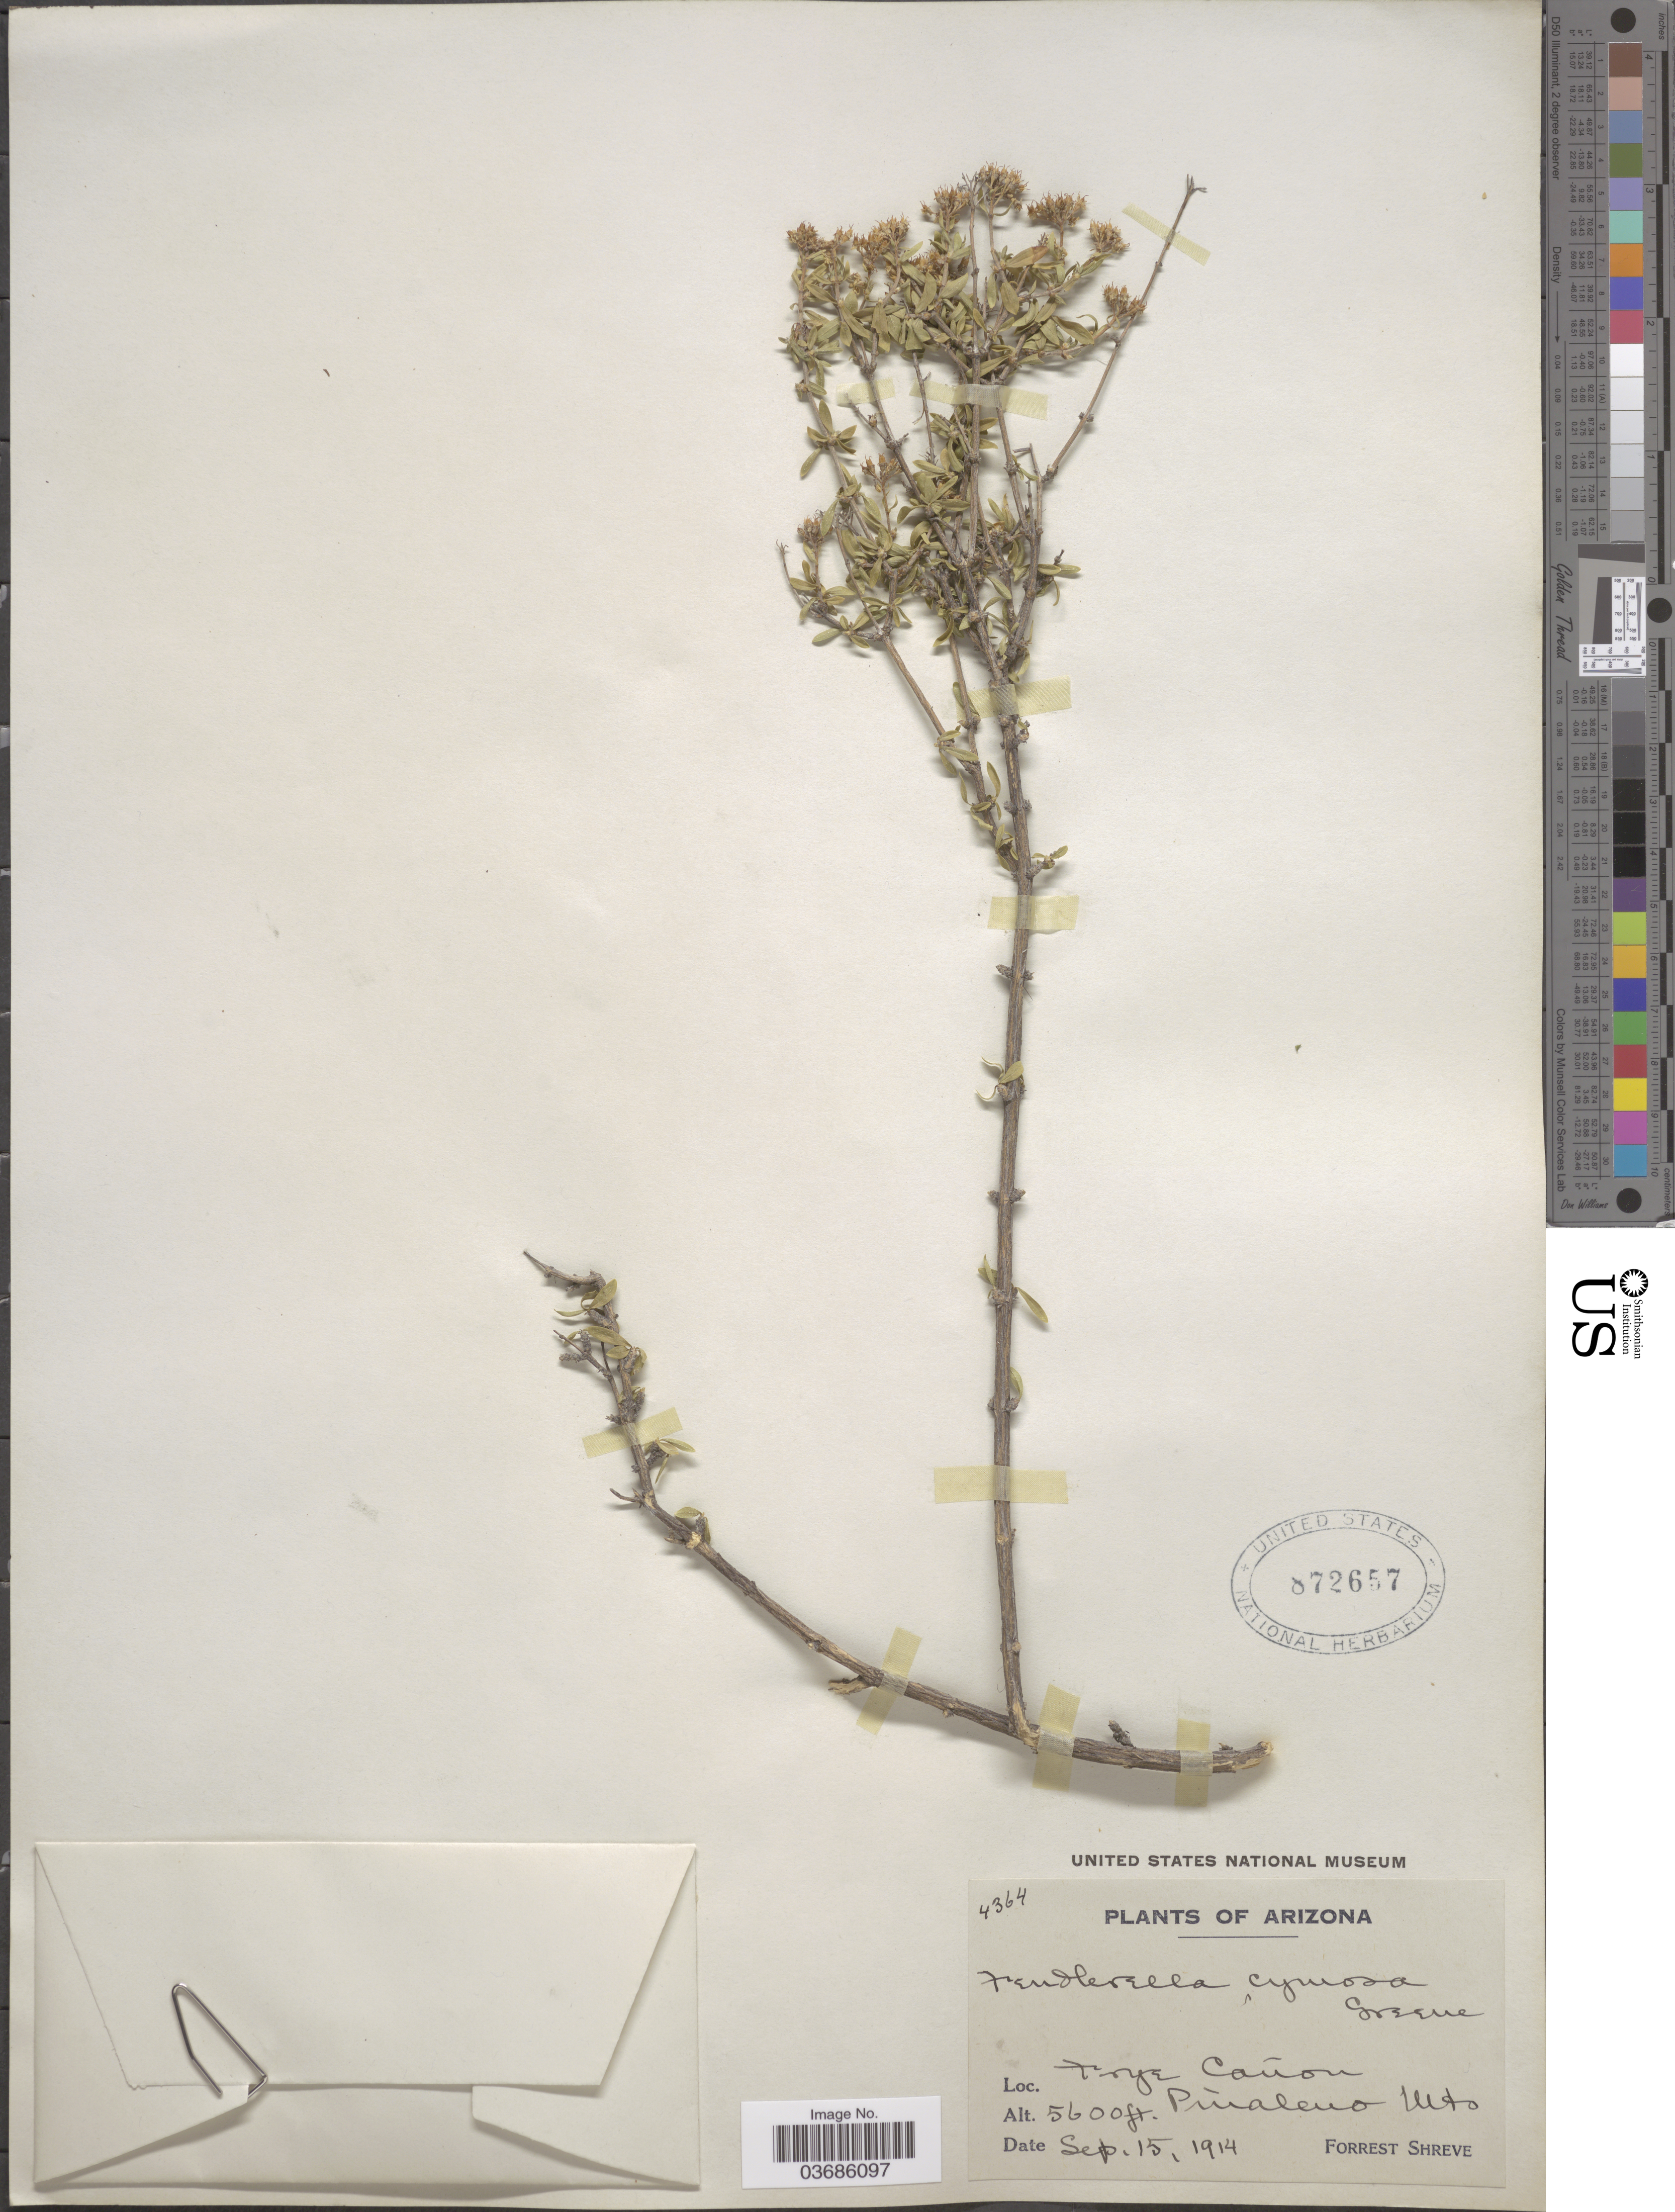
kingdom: Plantae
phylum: Tracheophyta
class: Magnoliopsida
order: Cornales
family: Hydrangeaceae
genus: Fendlerella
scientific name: Fendlerella cymosa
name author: Greene ex Wooton & Standl.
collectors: F. Shreve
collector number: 4364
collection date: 1914-09-15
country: United States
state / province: Arizona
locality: Frye Cañon. Pinaleno Mts.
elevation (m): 1707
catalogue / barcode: US 872657